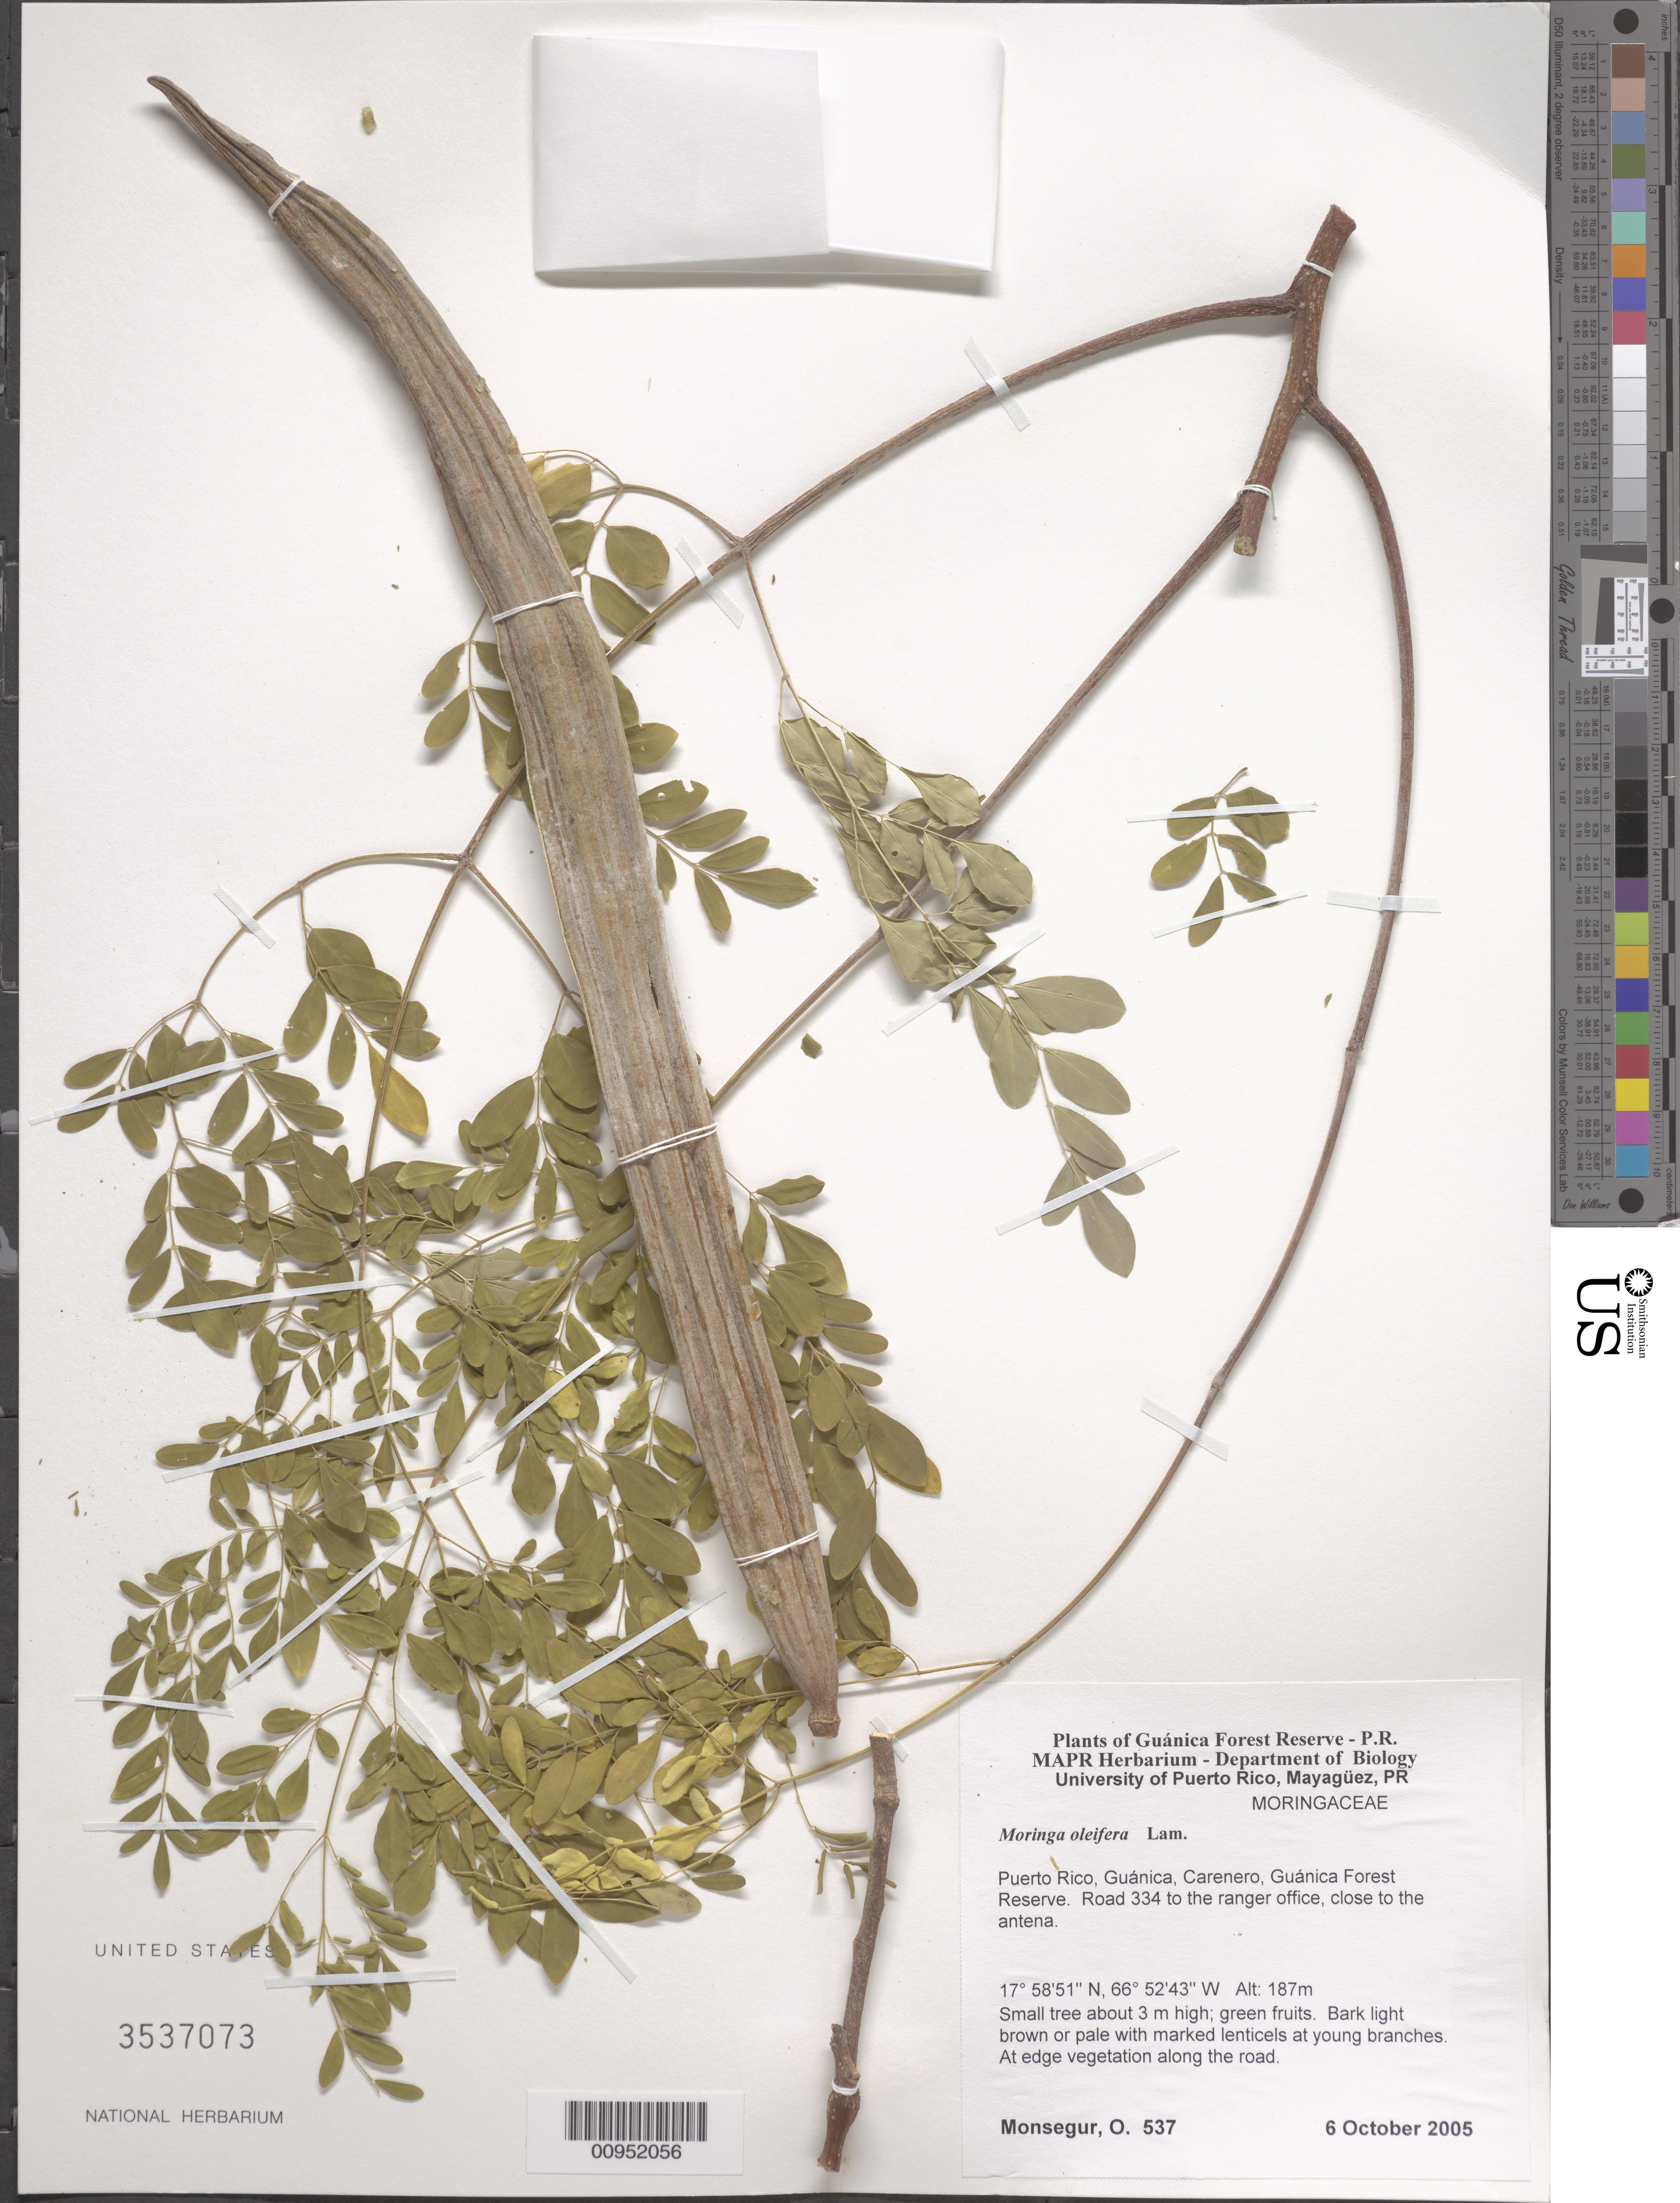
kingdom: Plantae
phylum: Tracheophyta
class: Magnoliopsida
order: Brassicales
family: Moringaceae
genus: Moringa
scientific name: Moringa oleifera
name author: Lam.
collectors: O. Monsegur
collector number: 537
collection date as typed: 06 Oct 2005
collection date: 2005-10-06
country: Puerto Rico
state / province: Guánica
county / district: Carenero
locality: Guánica Forest Reserve. Road 334 to the ranger office, close to the antena.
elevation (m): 187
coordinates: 17.58514, 66.52431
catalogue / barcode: US 3537073